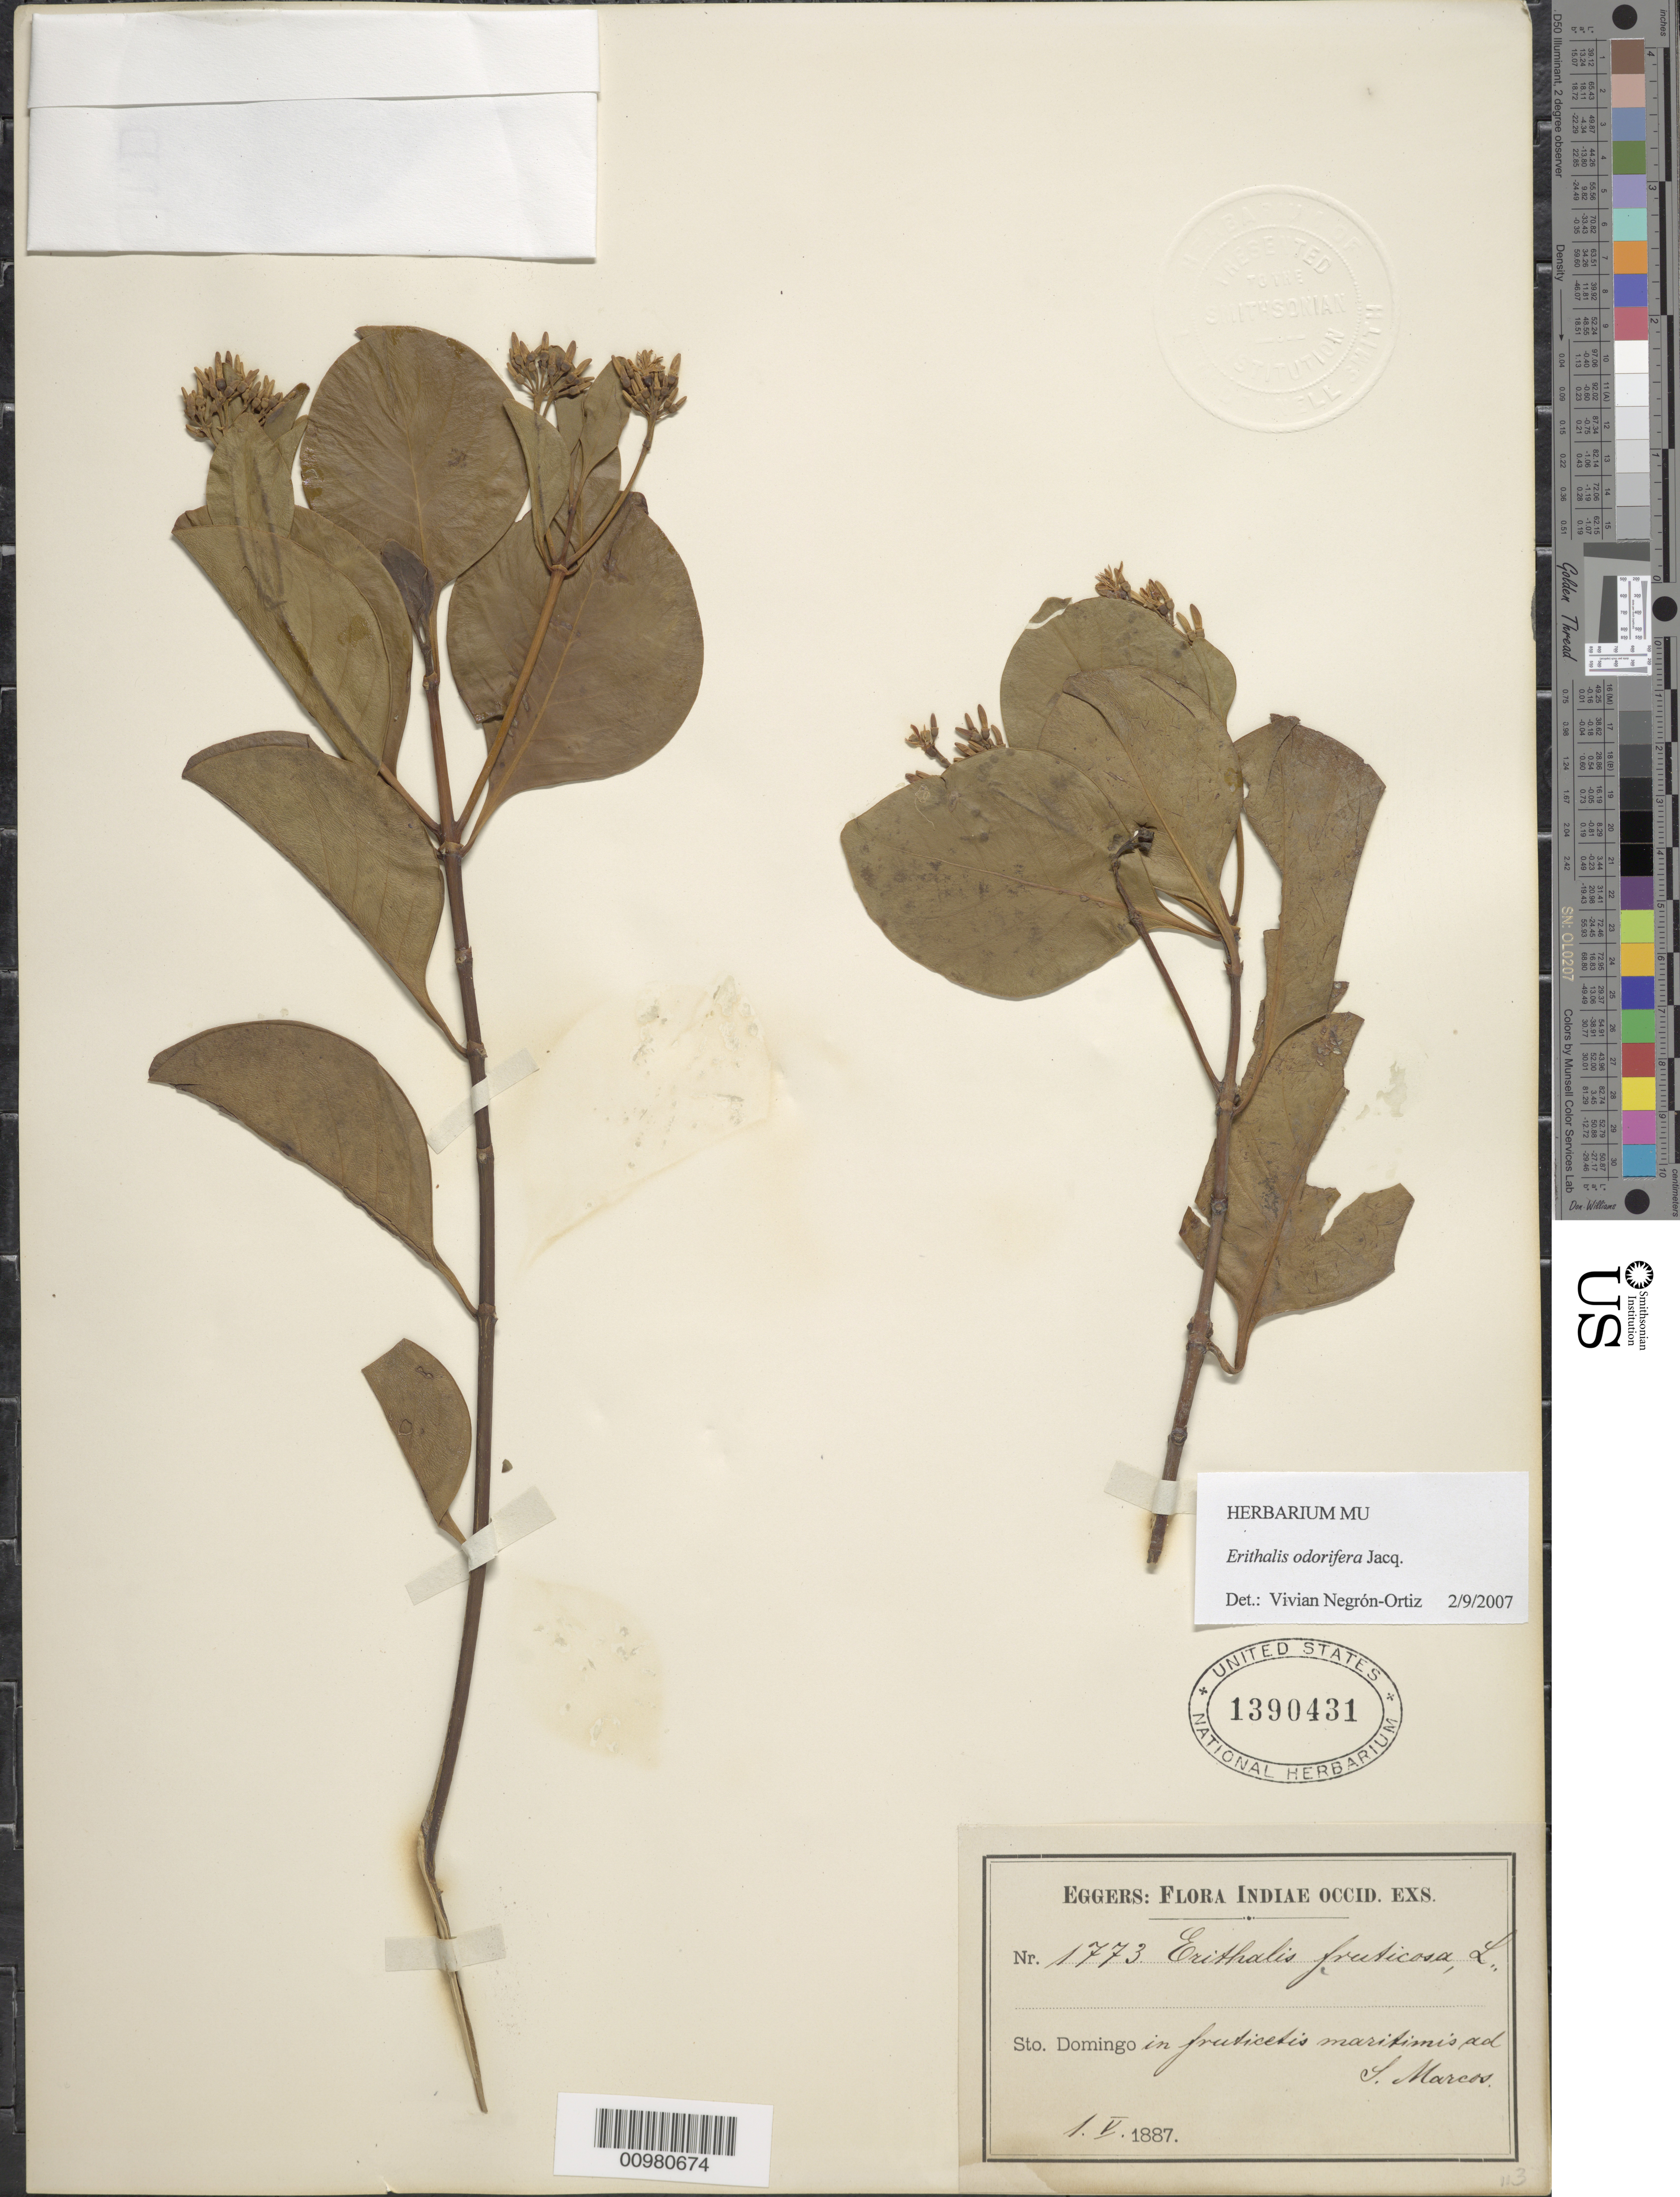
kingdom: Plantae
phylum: Tracheophyta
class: Magnoliopsida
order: Gentianales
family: Rubiaceae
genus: Erithalis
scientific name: Erithalis odorifera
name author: Jacq.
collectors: H. F. A. von Eggers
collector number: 1773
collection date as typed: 01 May 1887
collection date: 1887-05-01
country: Dominican Republic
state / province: Distrito Nacional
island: Hispaniola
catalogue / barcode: US 1390431